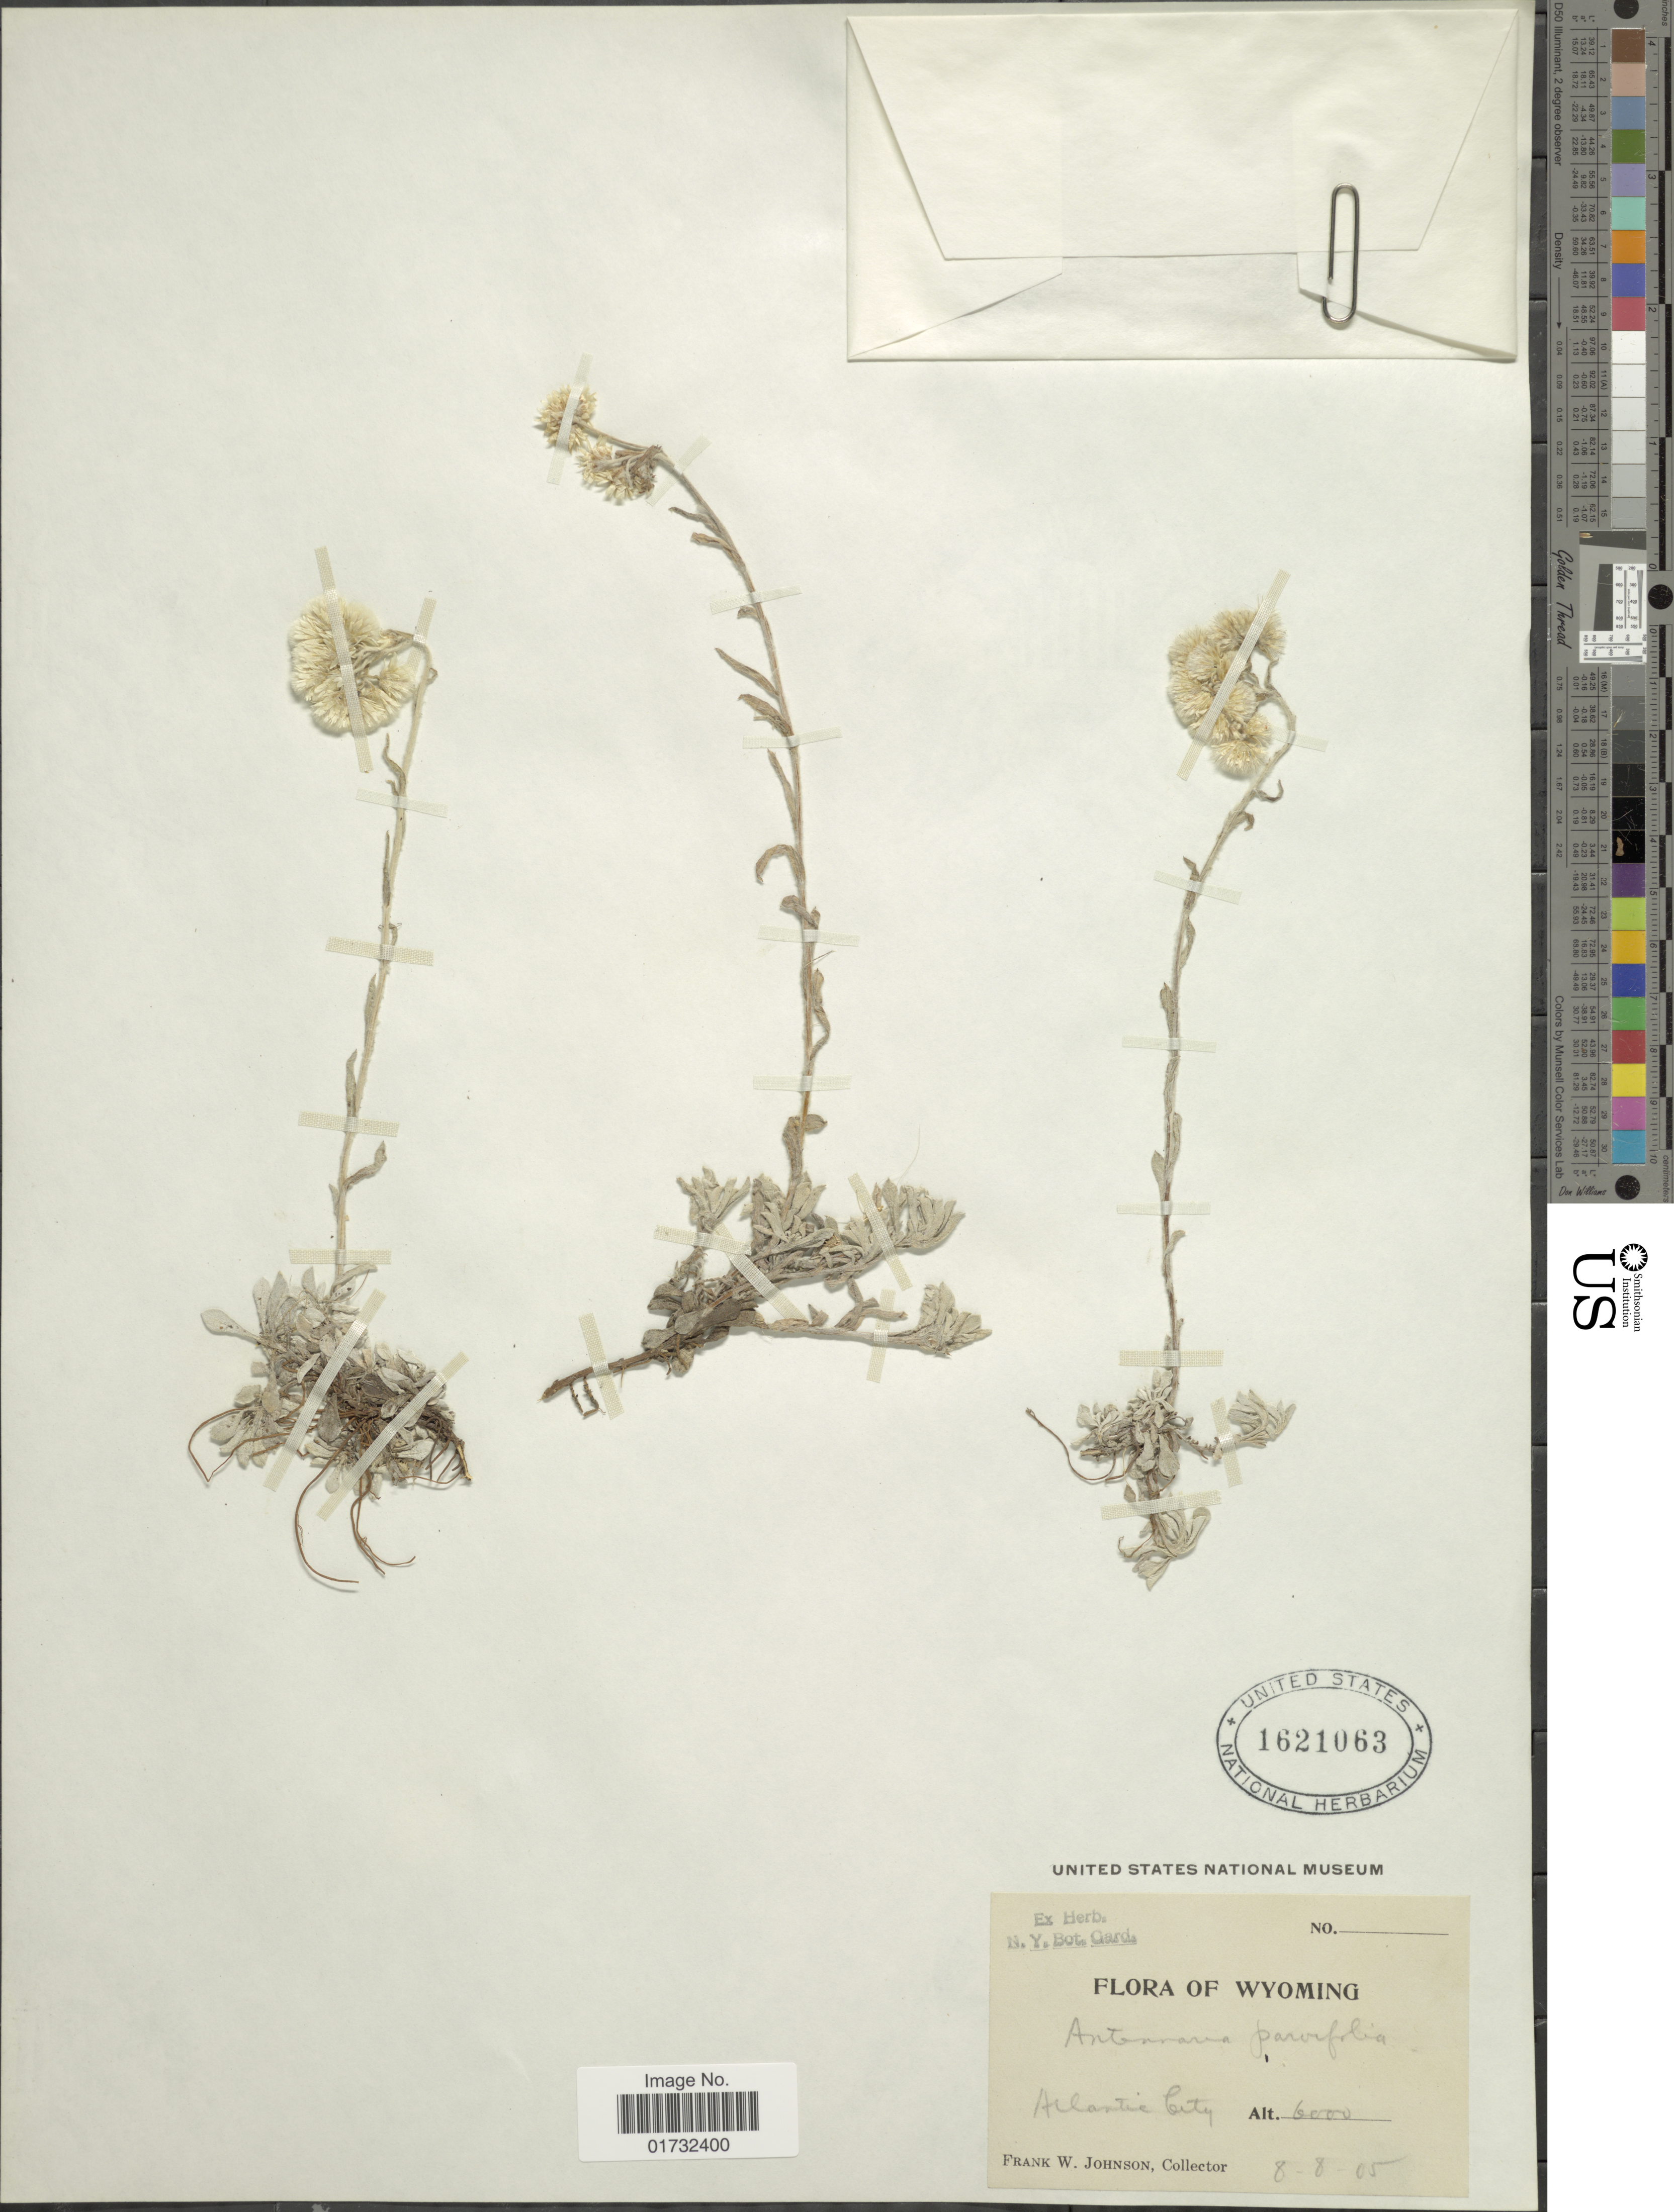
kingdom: Plantae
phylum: Tracheophyta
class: Magnoliopsida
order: Asterales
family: Asteraceae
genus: Antennaria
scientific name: Antennaria parvifolia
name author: Nutt.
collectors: F. W. Johnson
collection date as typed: Transcribed d/m/y: 8/8/5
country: United States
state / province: Wyoming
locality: Atlantic City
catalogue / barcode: US 1621063